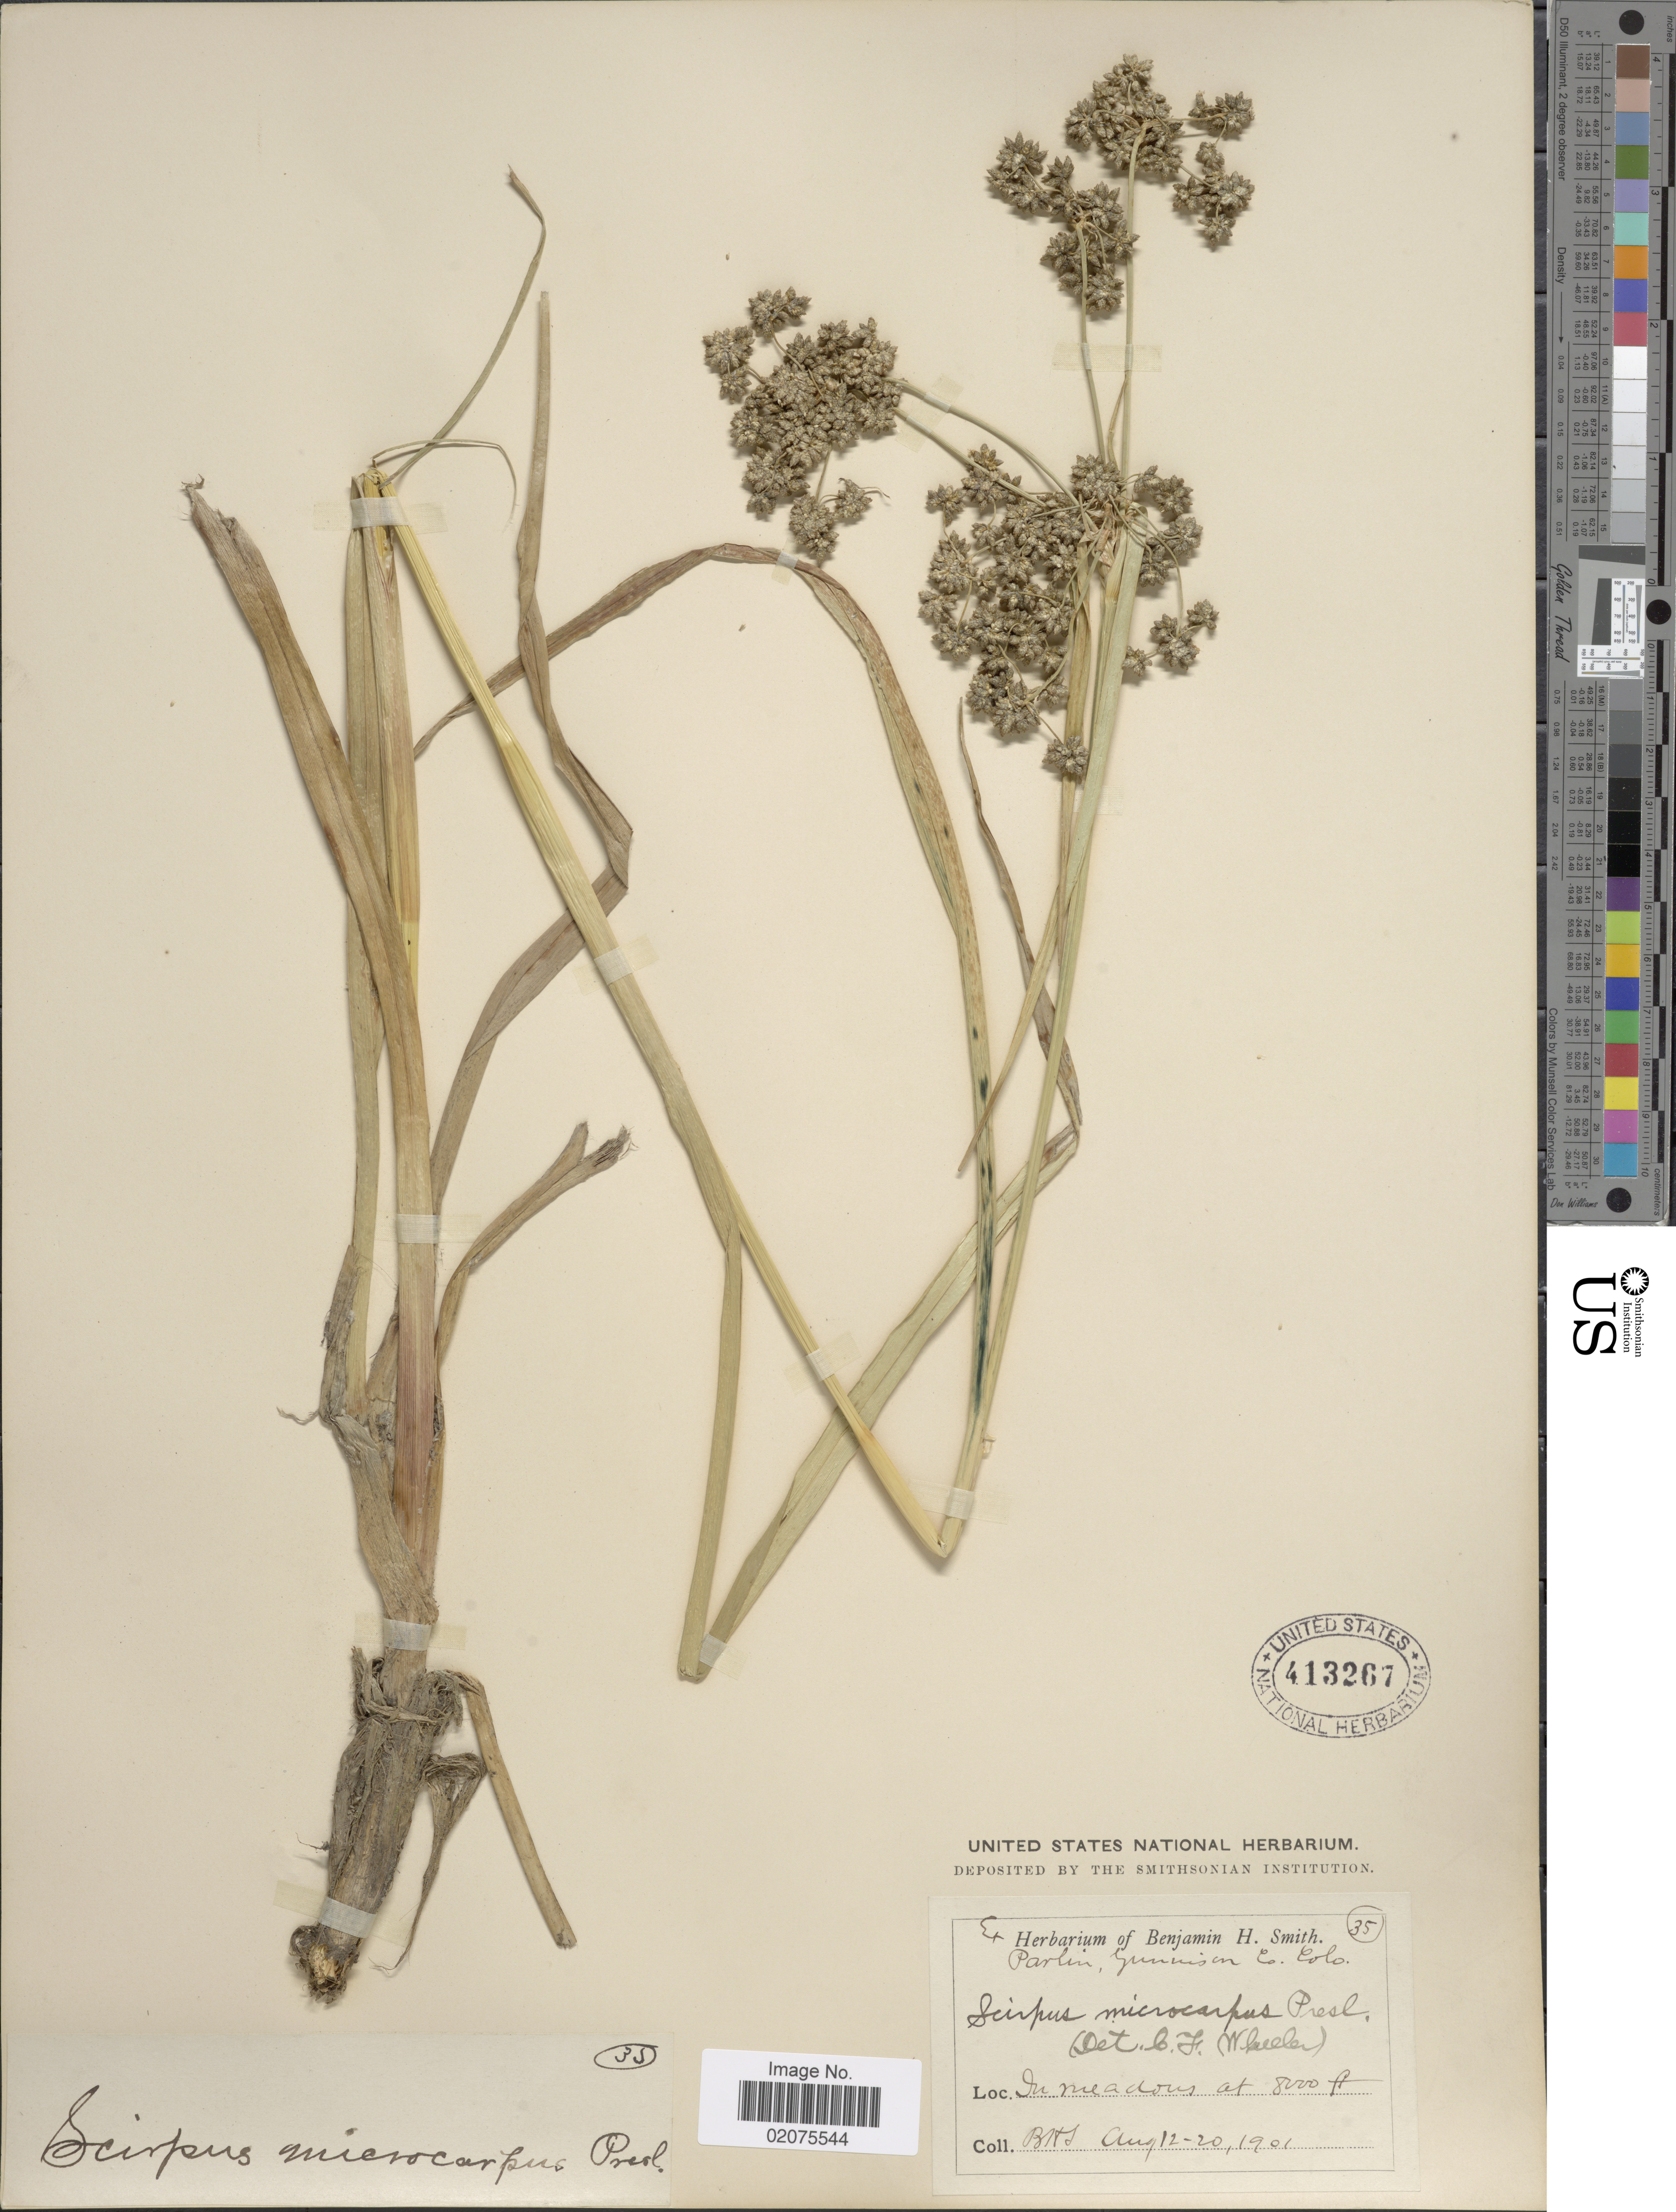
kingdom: Plantae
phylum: Tracheophyta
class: Liliopsida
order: Poales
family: Cyperaceae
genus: Scirpus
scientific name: Scirpus microcarpus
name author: J. Presl & C. Presl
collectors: B. H. Smith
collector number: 35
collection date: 1901-08-12/1901-08-20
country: United States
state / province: Colorado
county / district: Gunnison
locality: Parlin, Gunnison Co. Colo. In meadows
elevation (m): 2438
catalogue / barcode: US 413267